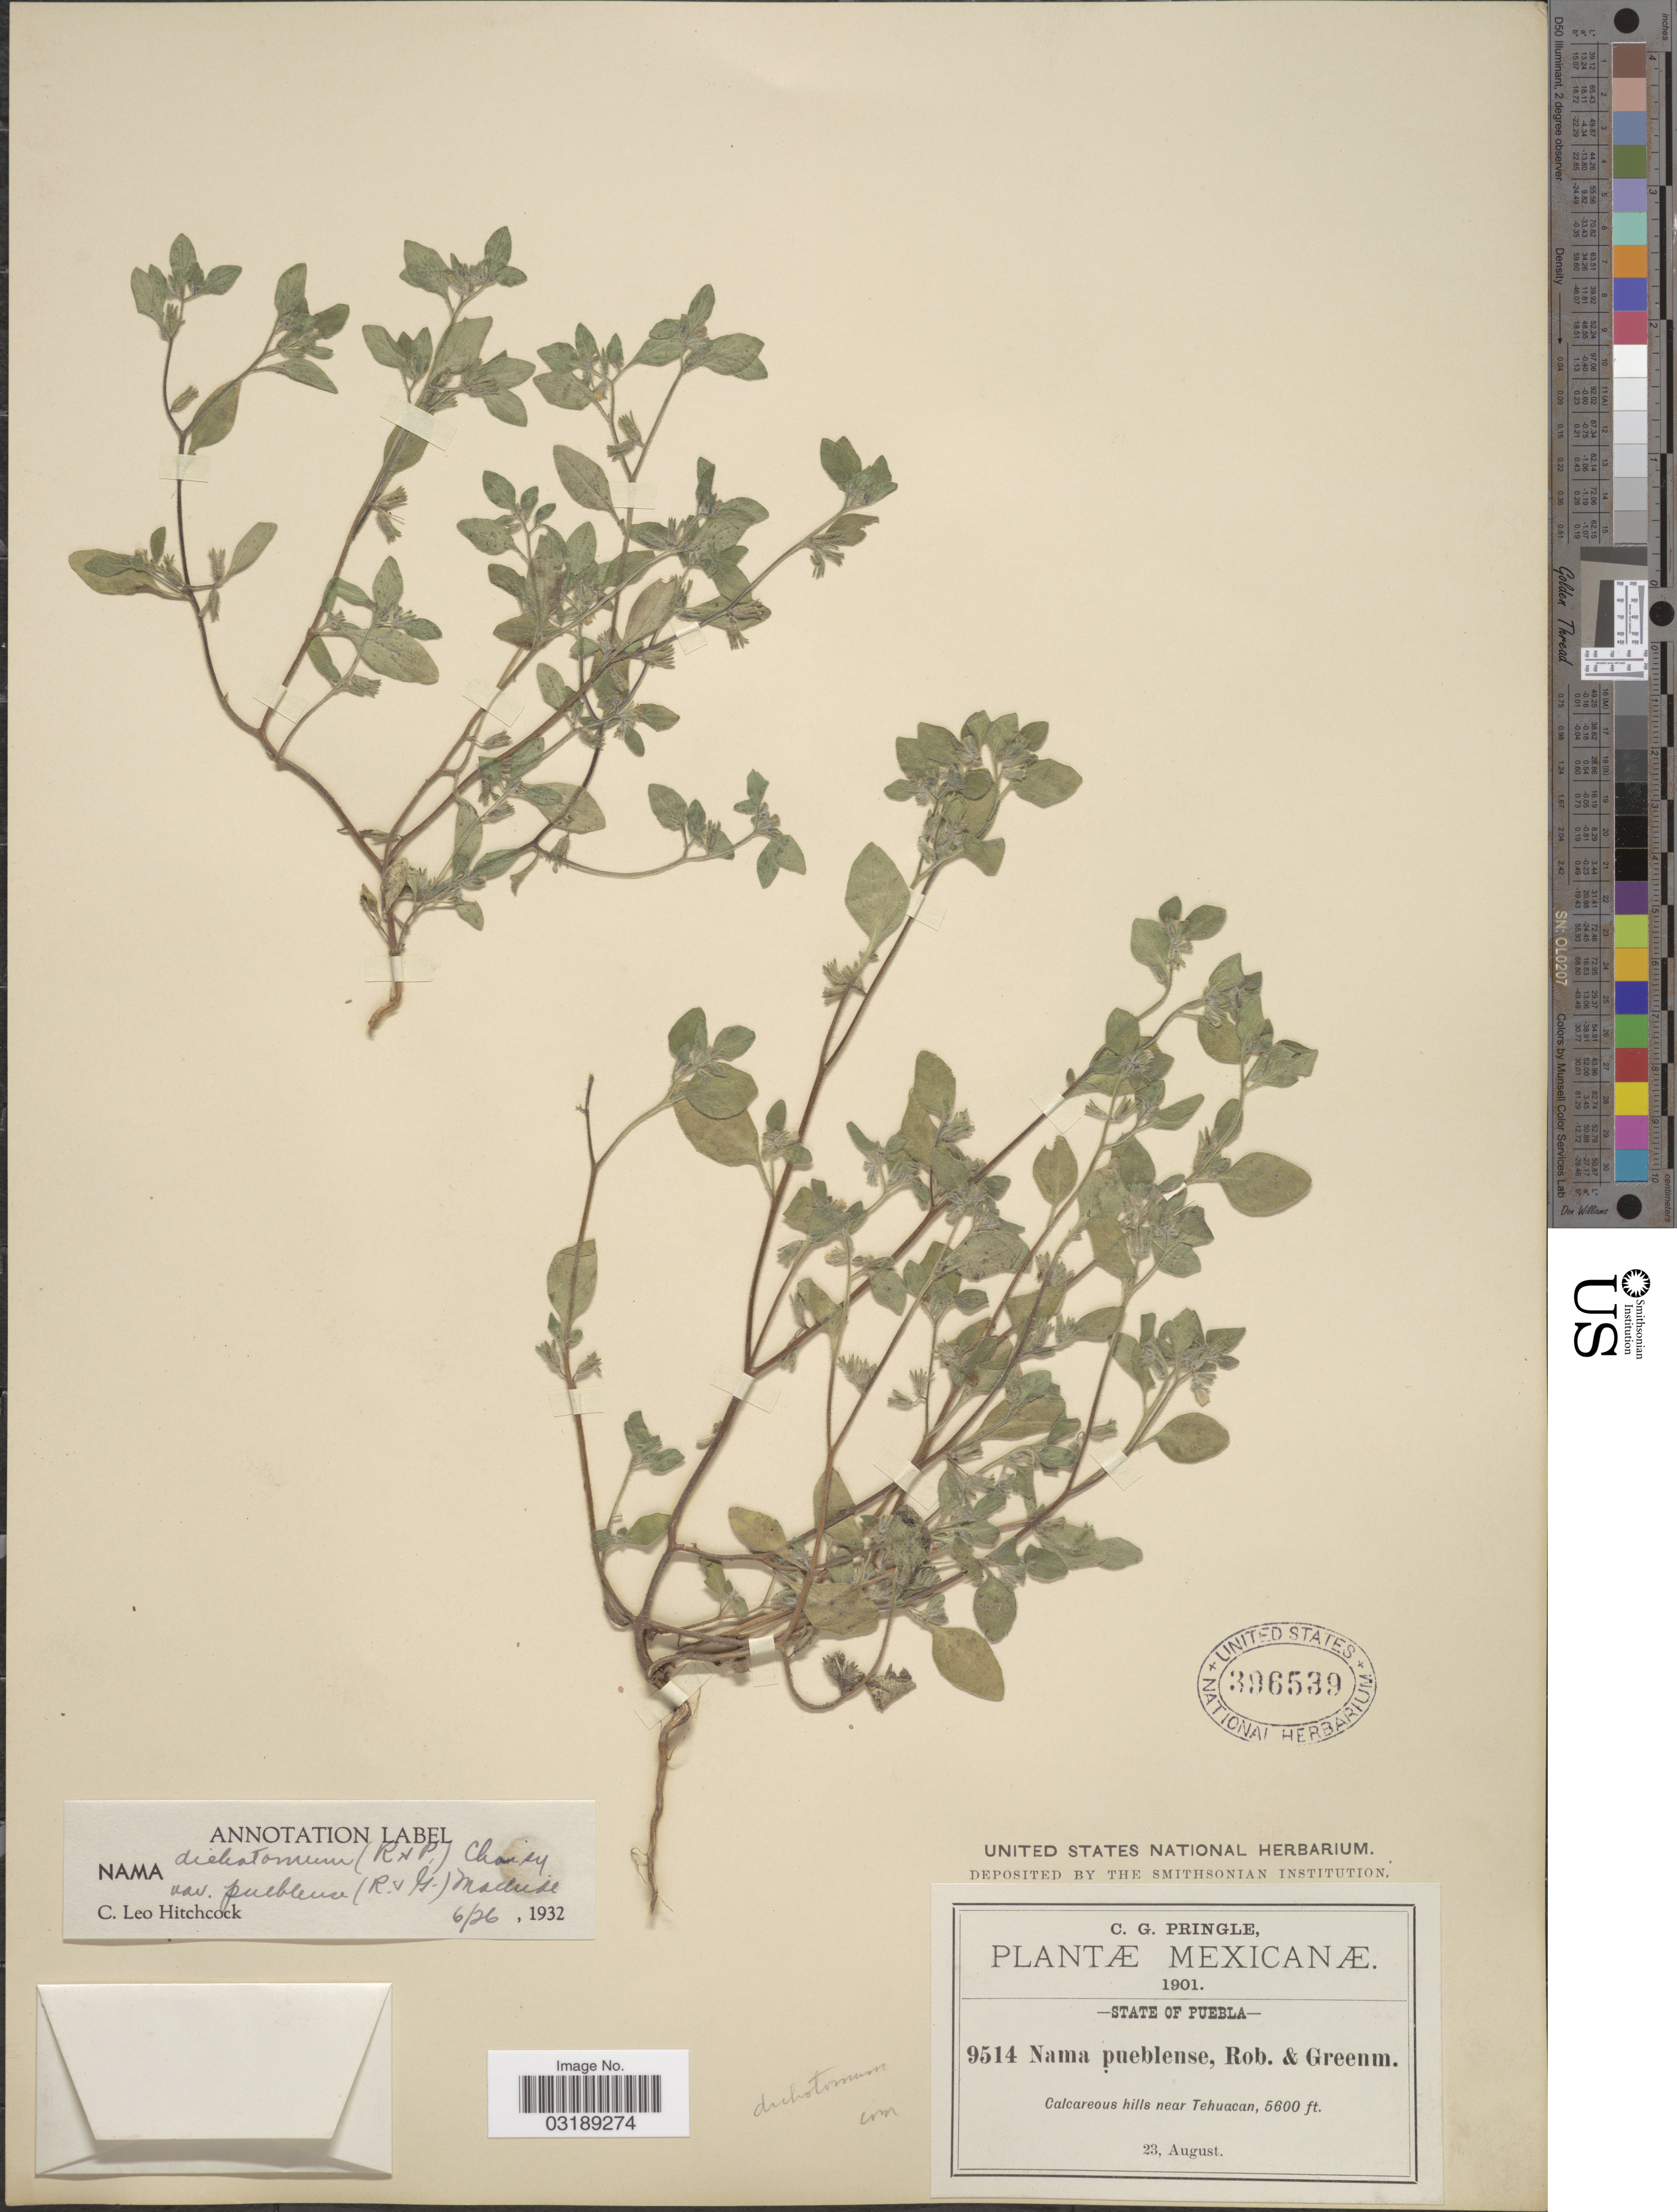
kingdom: Plantae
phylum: Tracheophyta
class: Magnoliopsida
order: Boraginales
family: Namaceae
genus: Nama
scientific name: Nama dichotoma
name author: (Ruiz & Pav.) Choisy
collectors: C. G. Pringle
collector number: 9514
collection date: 1901-08-23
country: Mexico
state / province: Puebla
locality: Calcareous hills near Tehuacan.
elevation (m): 1707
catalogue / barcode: US 396539